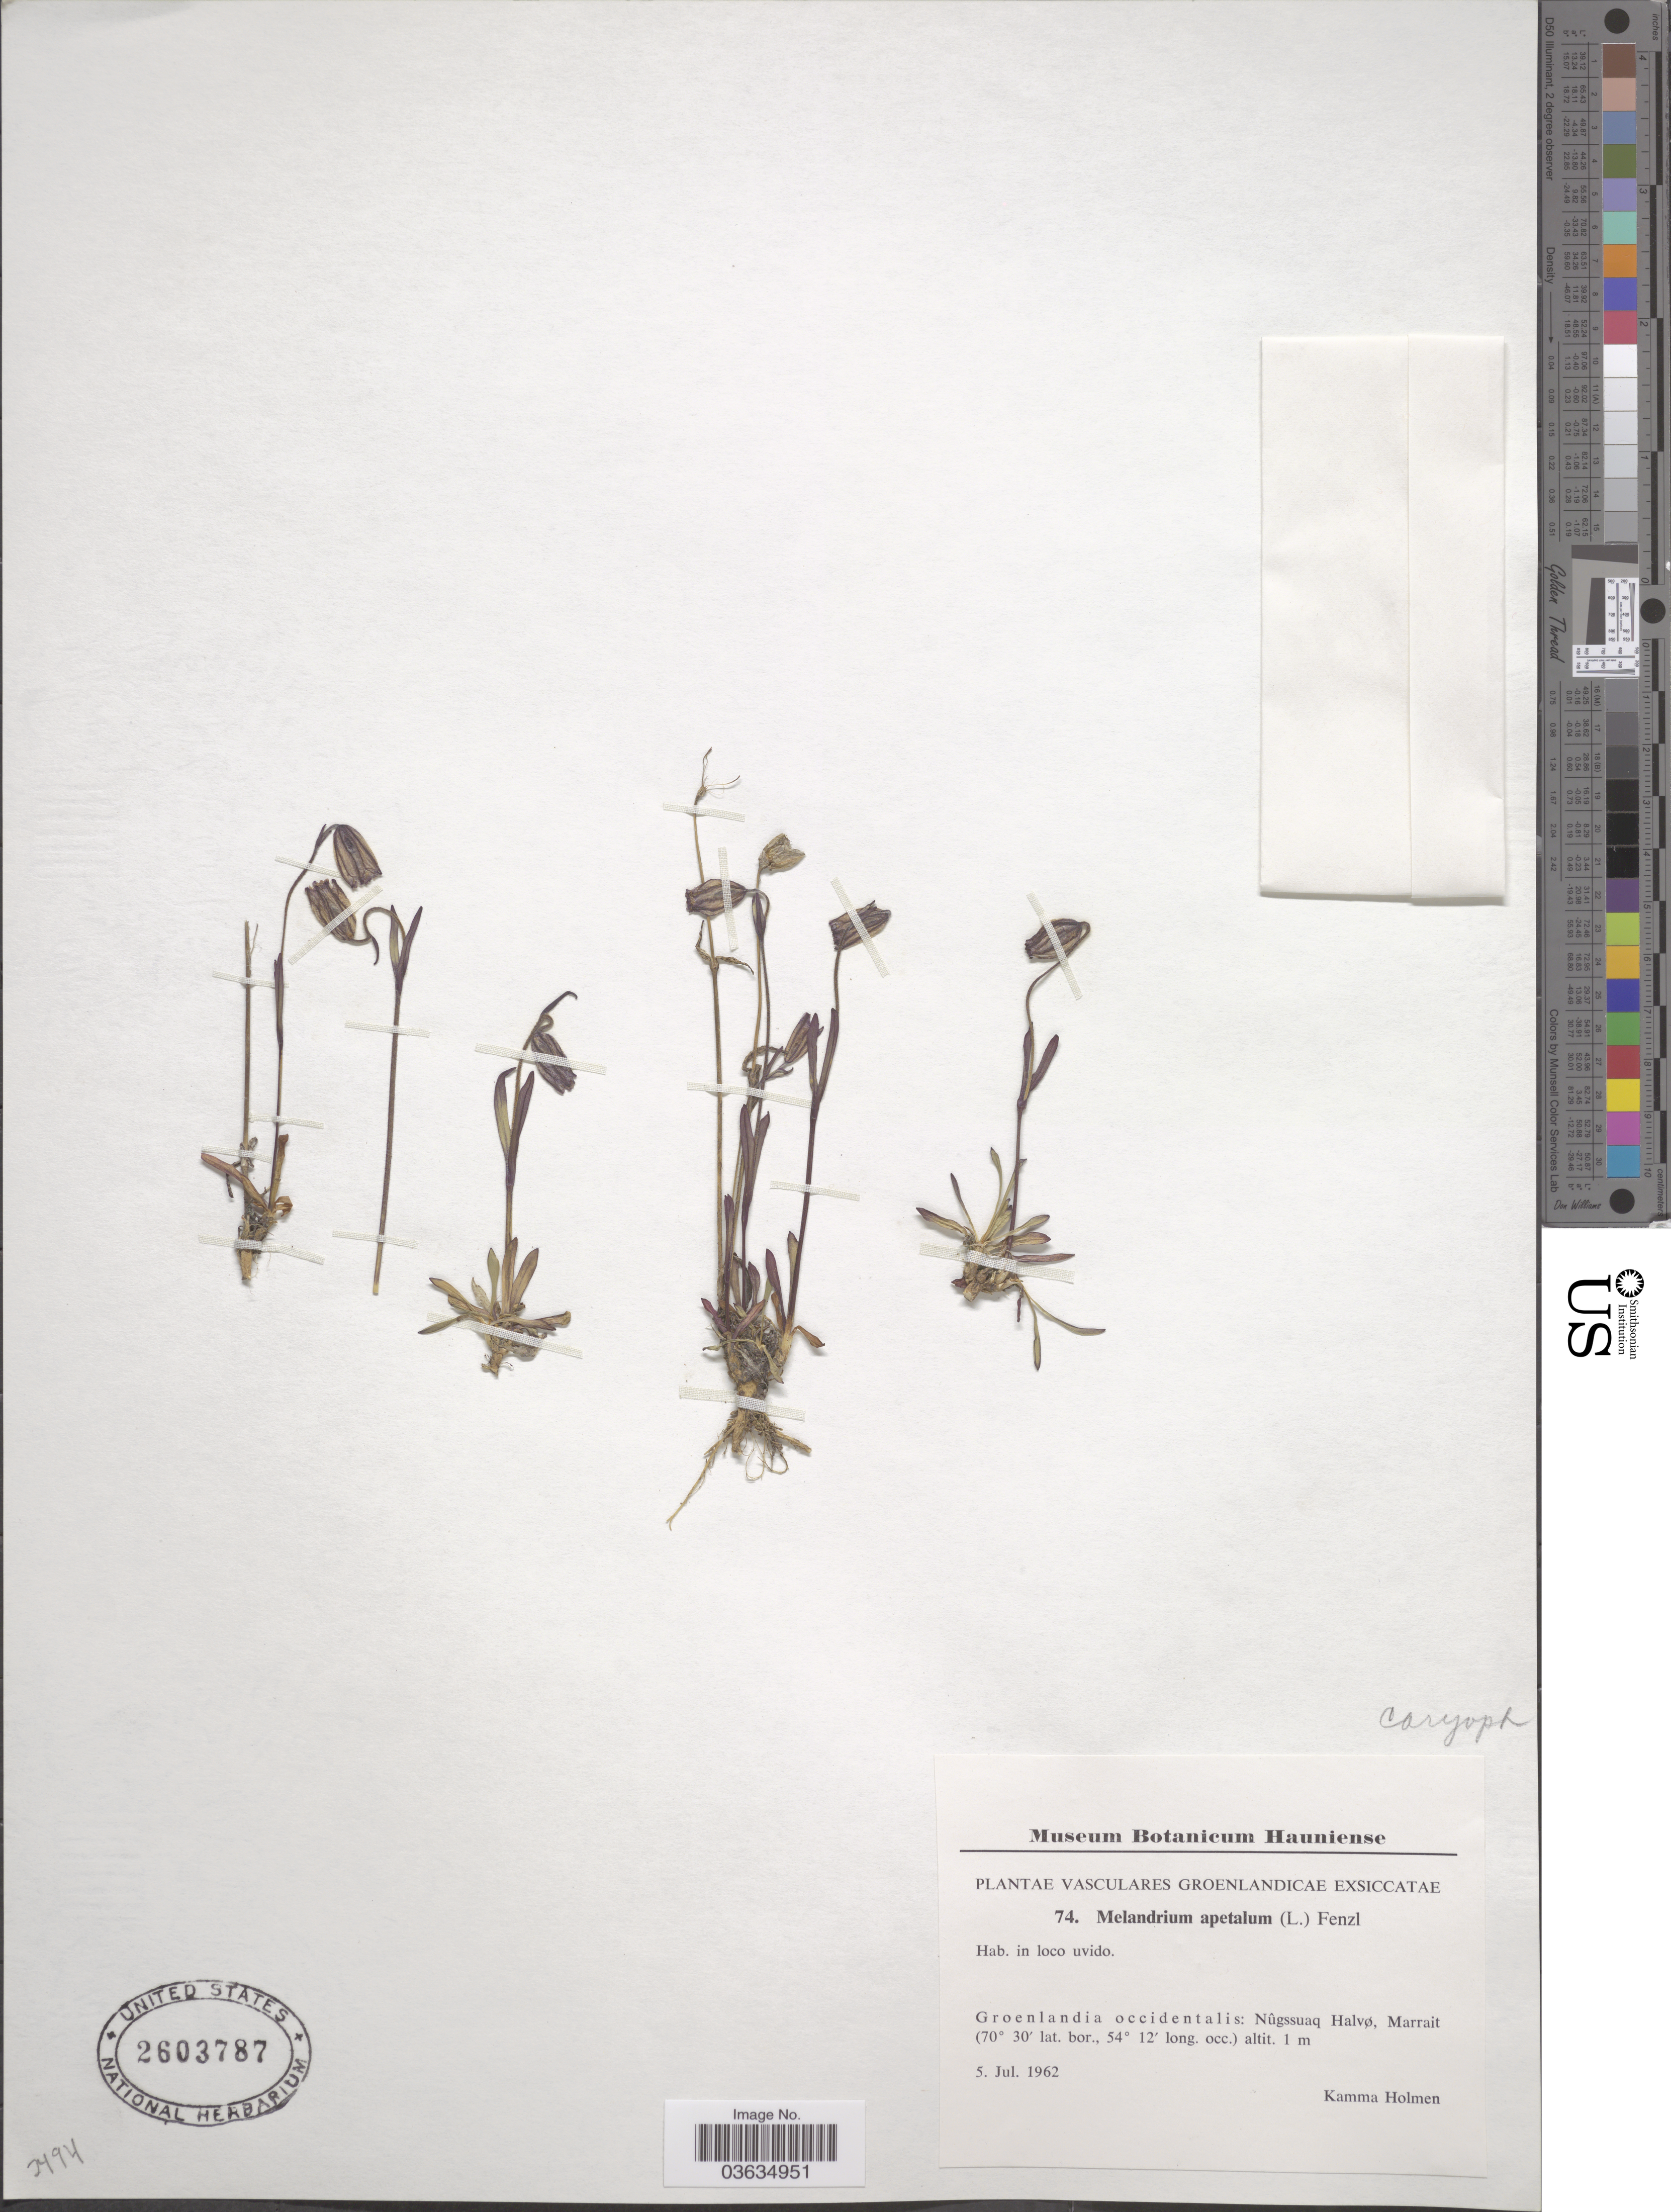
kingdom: Plantae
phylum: Tracheophyta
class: Magnoliopsida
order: Caryophyllales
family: Caryophyllaceae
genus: Silene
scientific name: Silene uralensis subsp. uralensis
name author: (Rupr.) Bocquet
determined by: Strong, Mark T., (BOT), Smithsonian Institution - National Museum of Natural History (UNITED STATES)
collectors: K. A. Holmen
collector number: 74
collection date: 1962-07-05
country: Greenland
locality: Groenlandia occidentalis: Nugssuaq Halvø, Marrait.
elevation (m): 1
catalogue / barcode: US 2603787